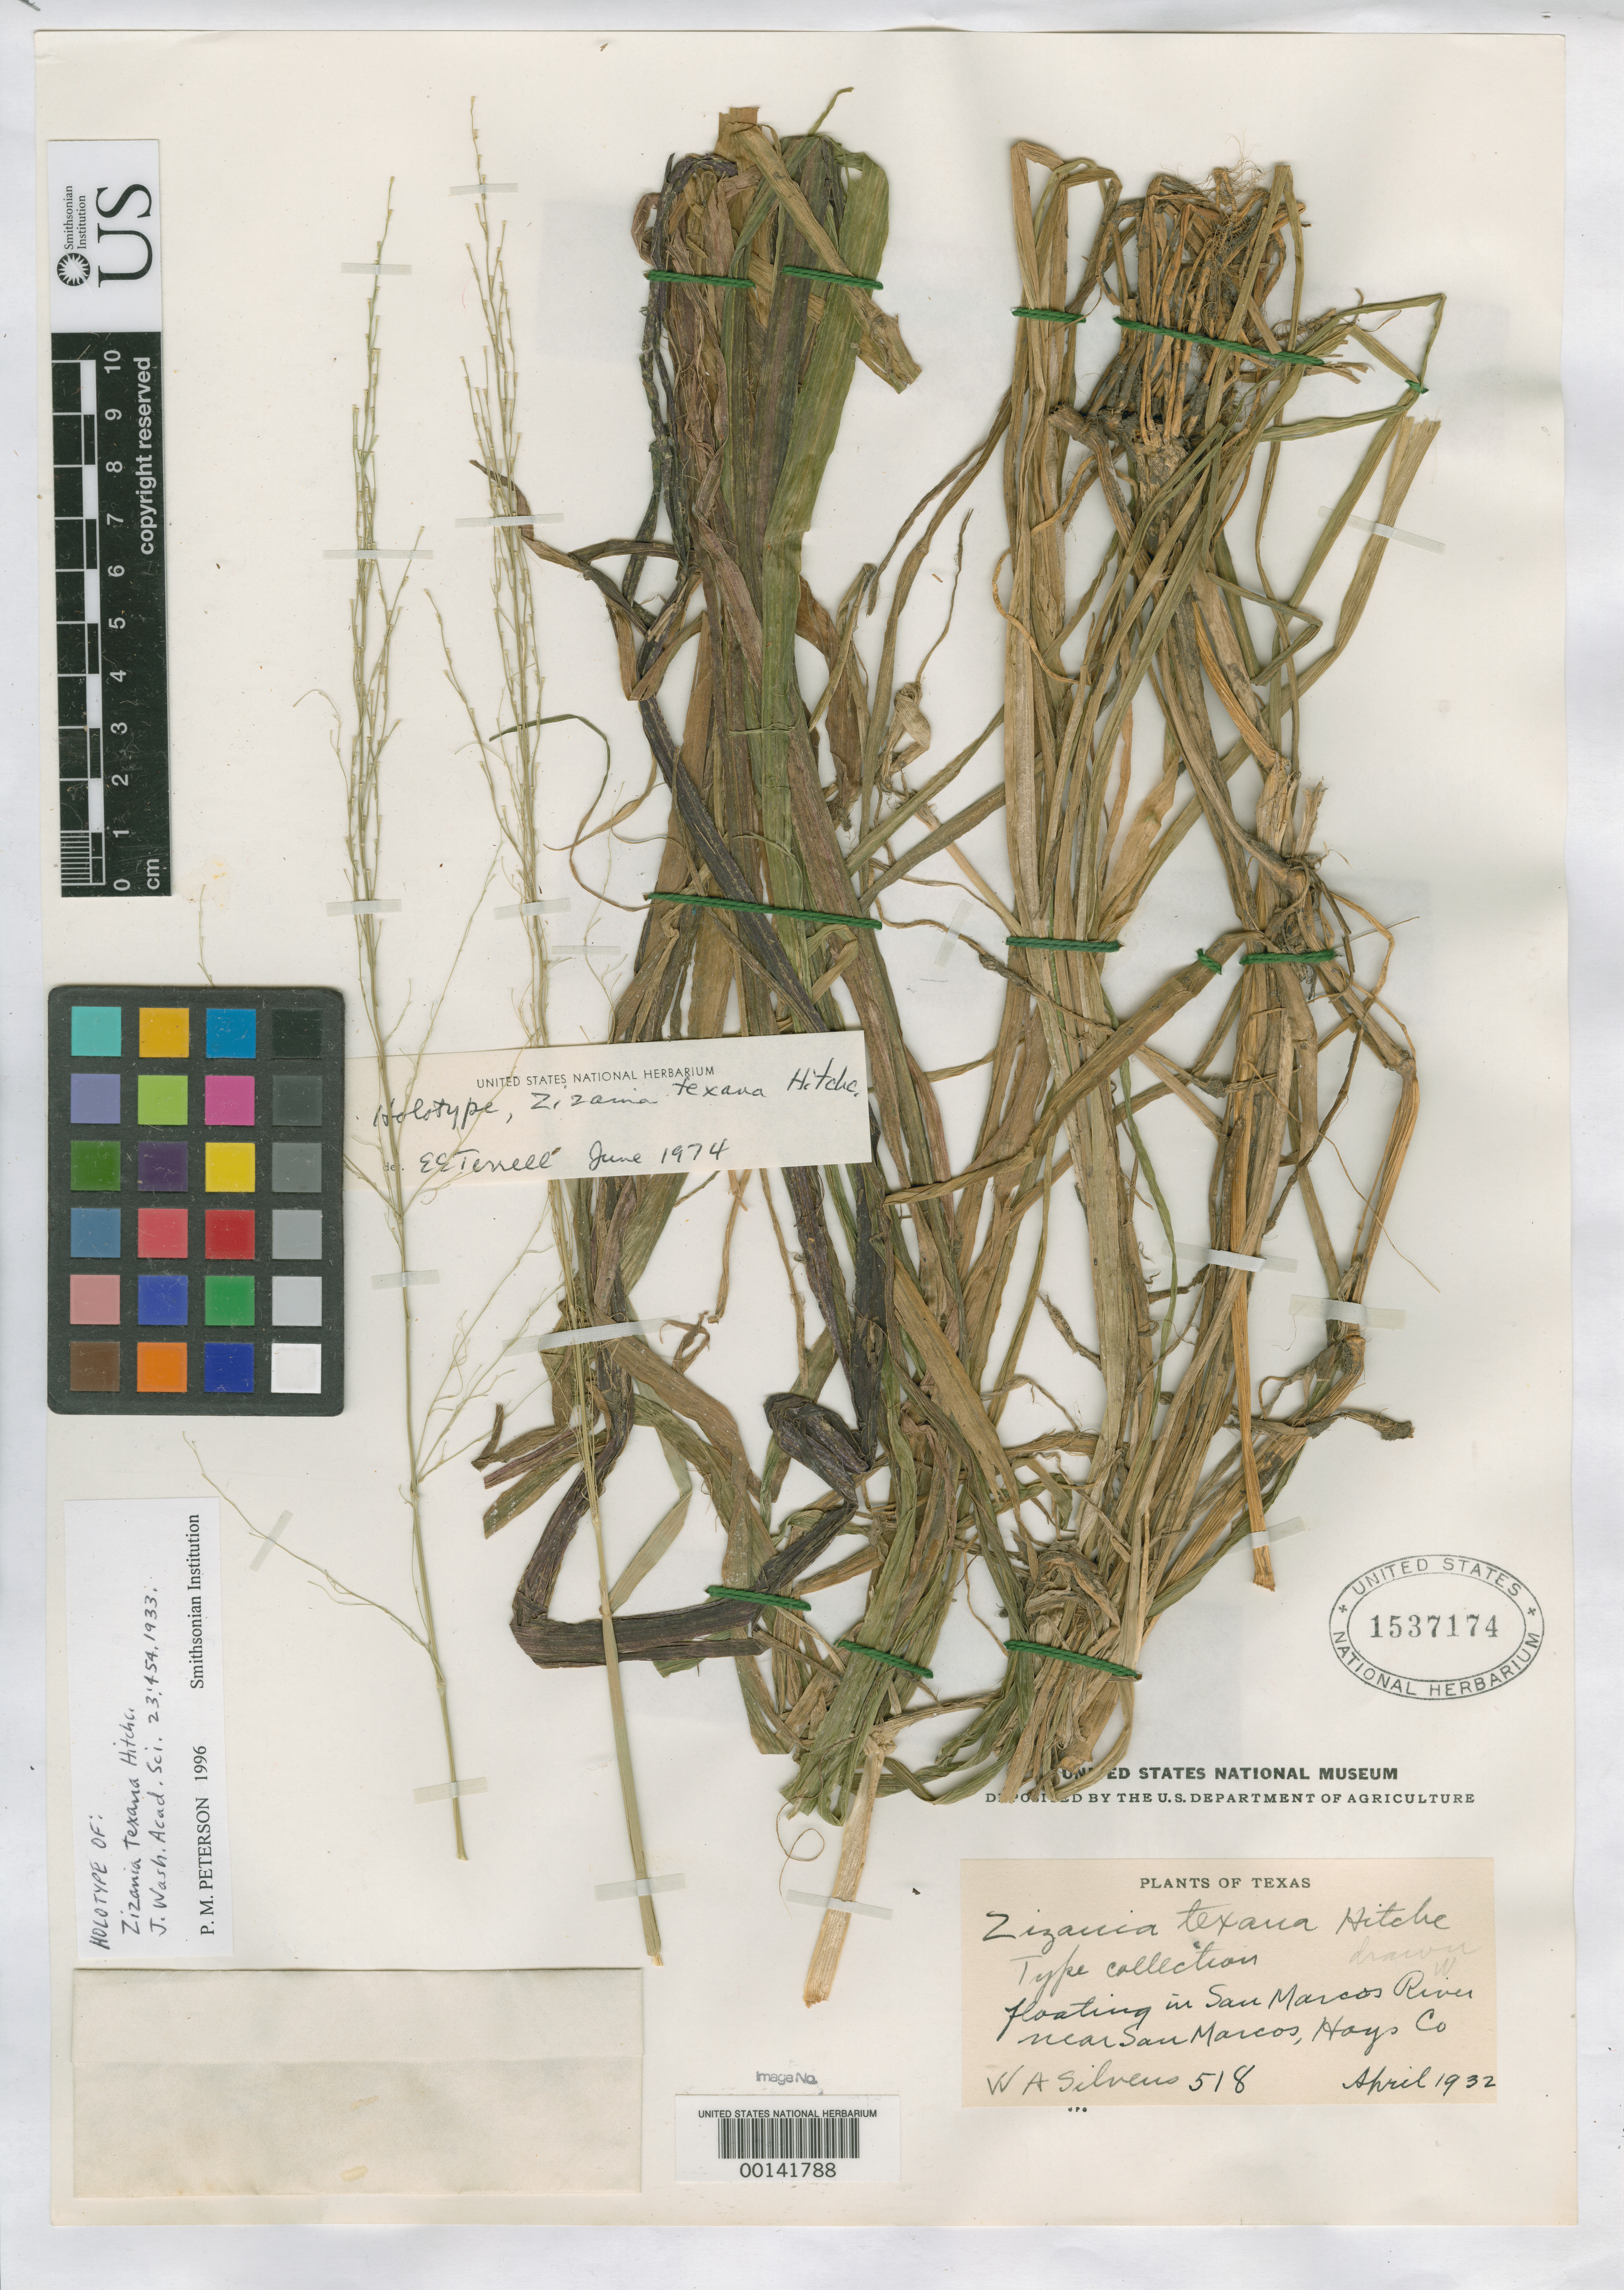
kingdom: Plantae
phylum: Tracheophyta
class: Liliopsida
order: Poales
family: Poaceae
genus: Zizania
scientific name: Zizania texana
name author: Hitchc.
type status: Holotype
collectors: W. Silveus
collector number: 518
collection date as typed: Apr 1932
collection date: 1932-04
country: United States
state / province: Texas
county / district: Hays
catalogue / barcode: US 1537174